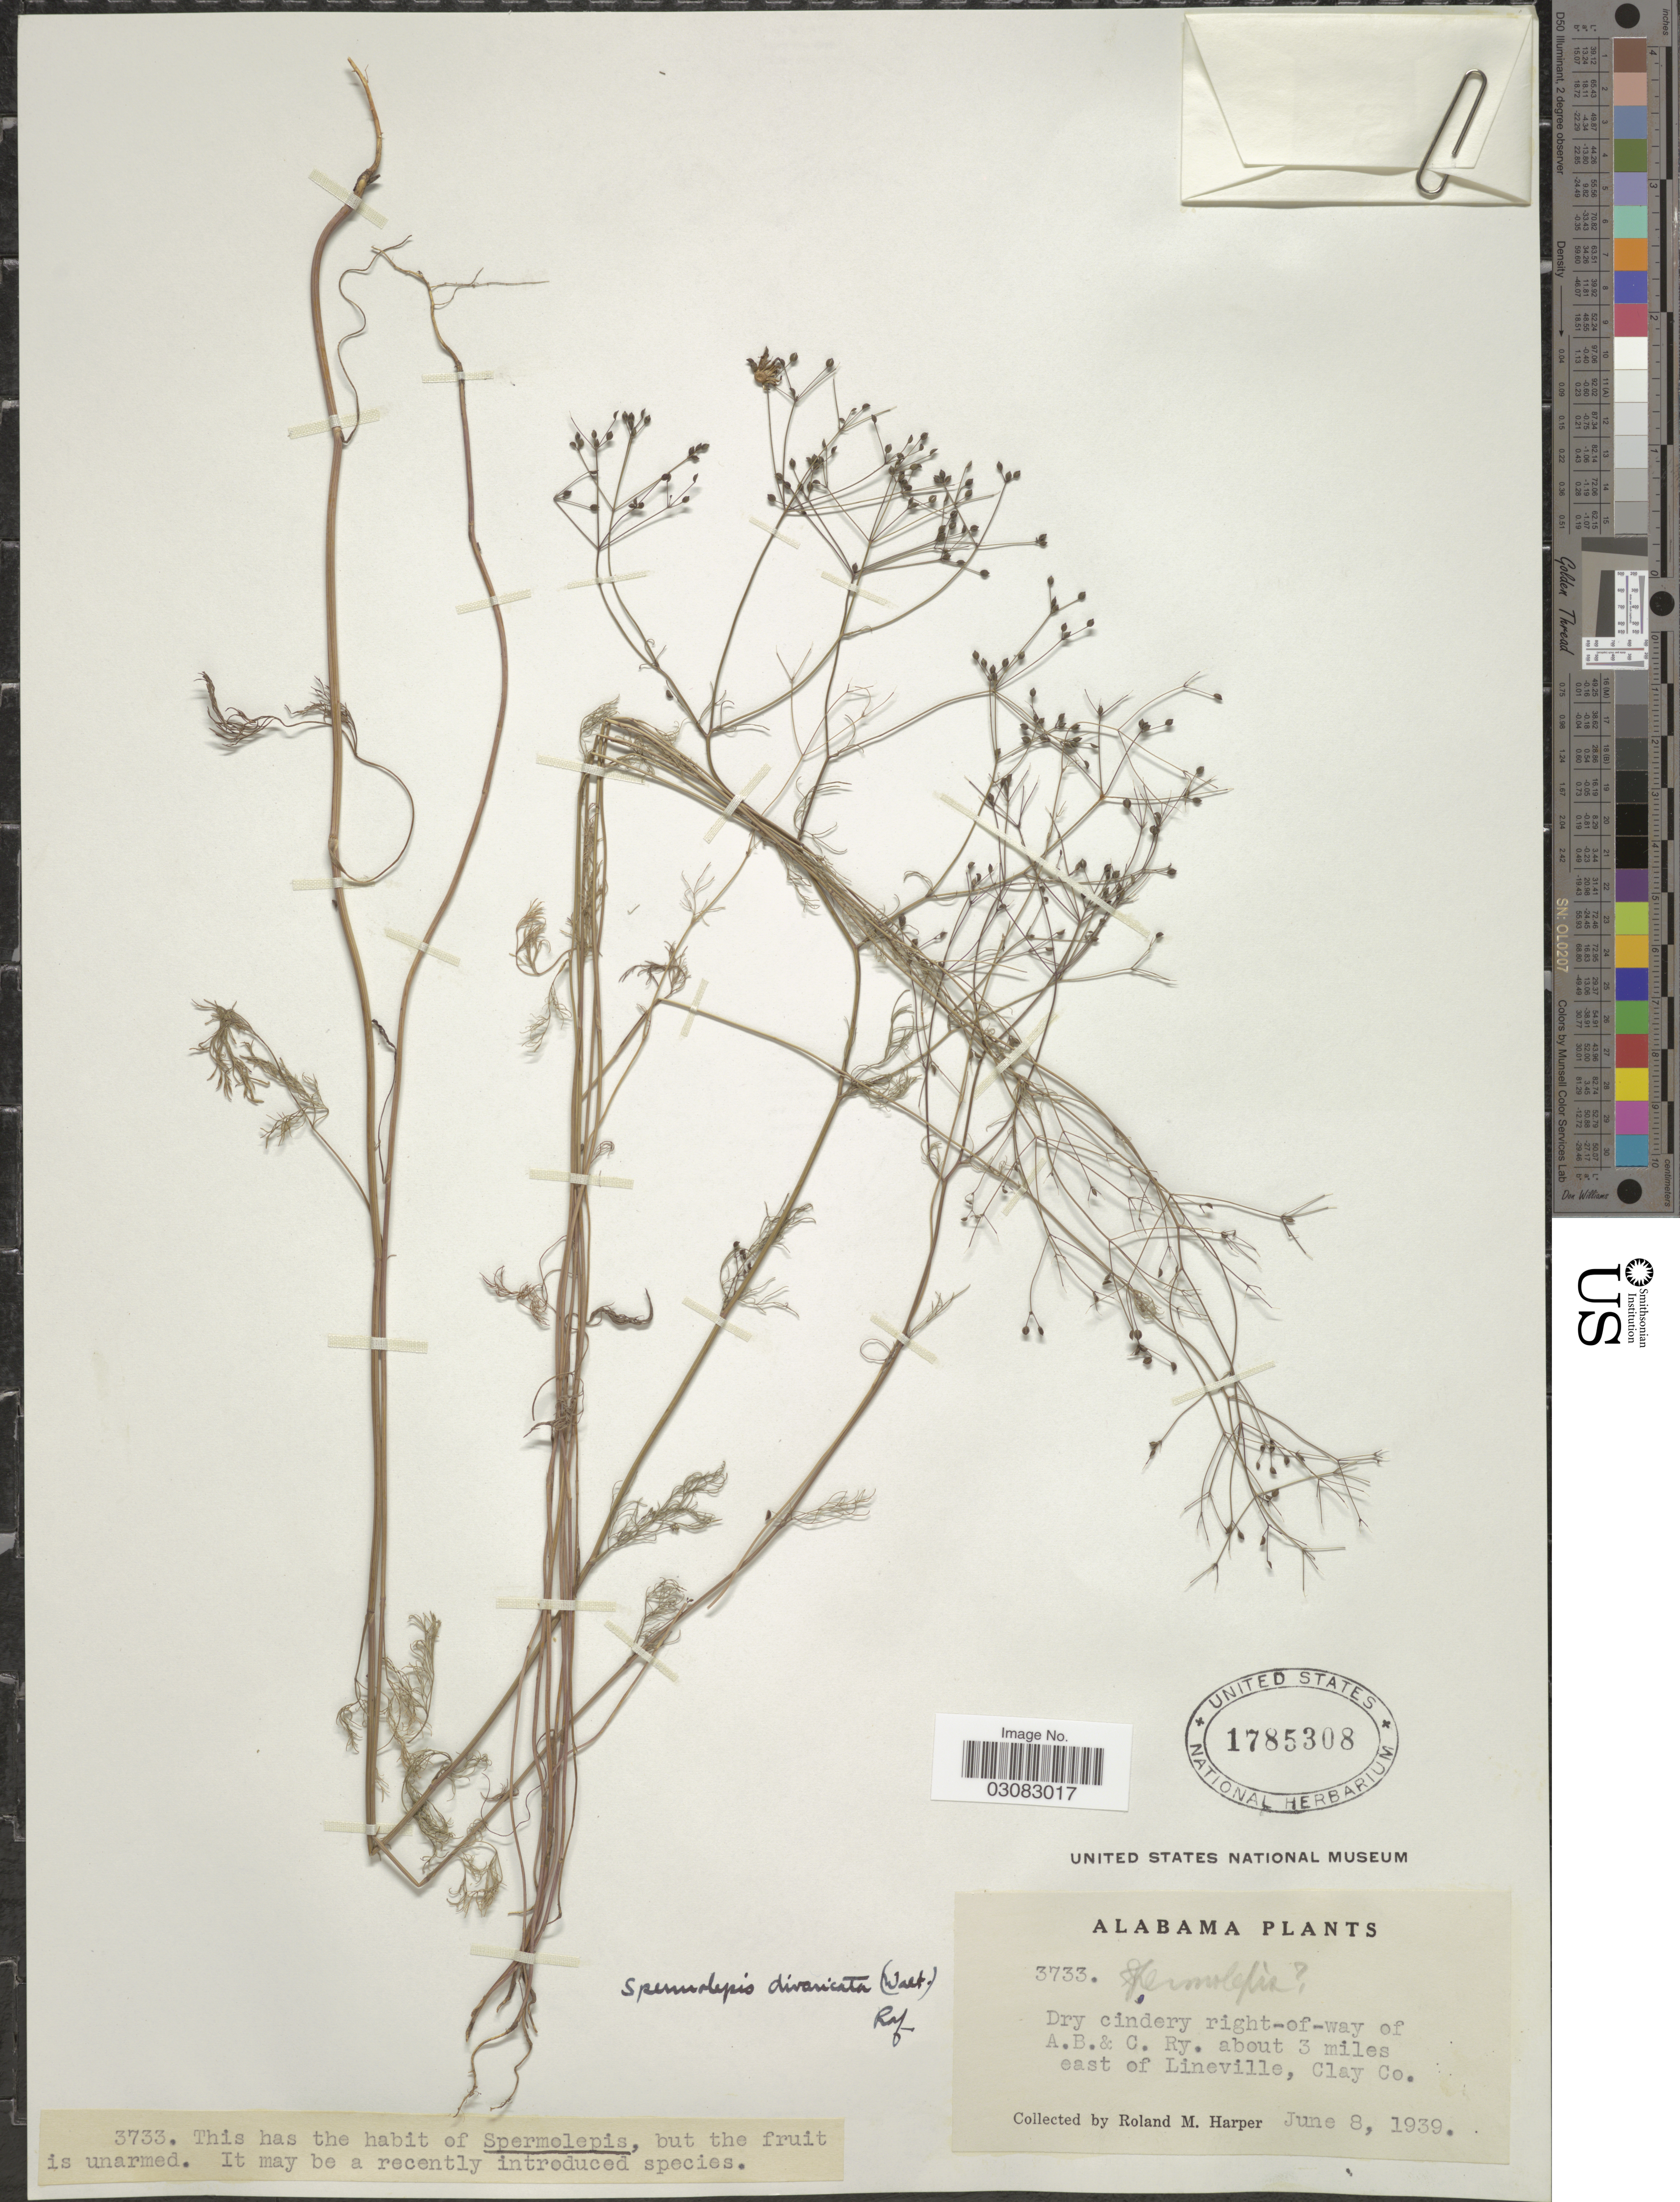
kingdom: Plantae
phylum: Tracheophyta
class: Magnoliopsida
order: Apiales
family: Apiaceae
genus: Spermolepis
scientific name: Spermolepis divaricata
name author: (Walter) Raf.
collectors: R. M. Harper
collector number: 3733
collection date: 1939-06-08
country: United States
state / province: Alabama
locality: Dry cindery right-of way of A.B. & C. Ry., about 3 miles east of Lineville, Clay Co.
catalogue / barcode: US 1785308